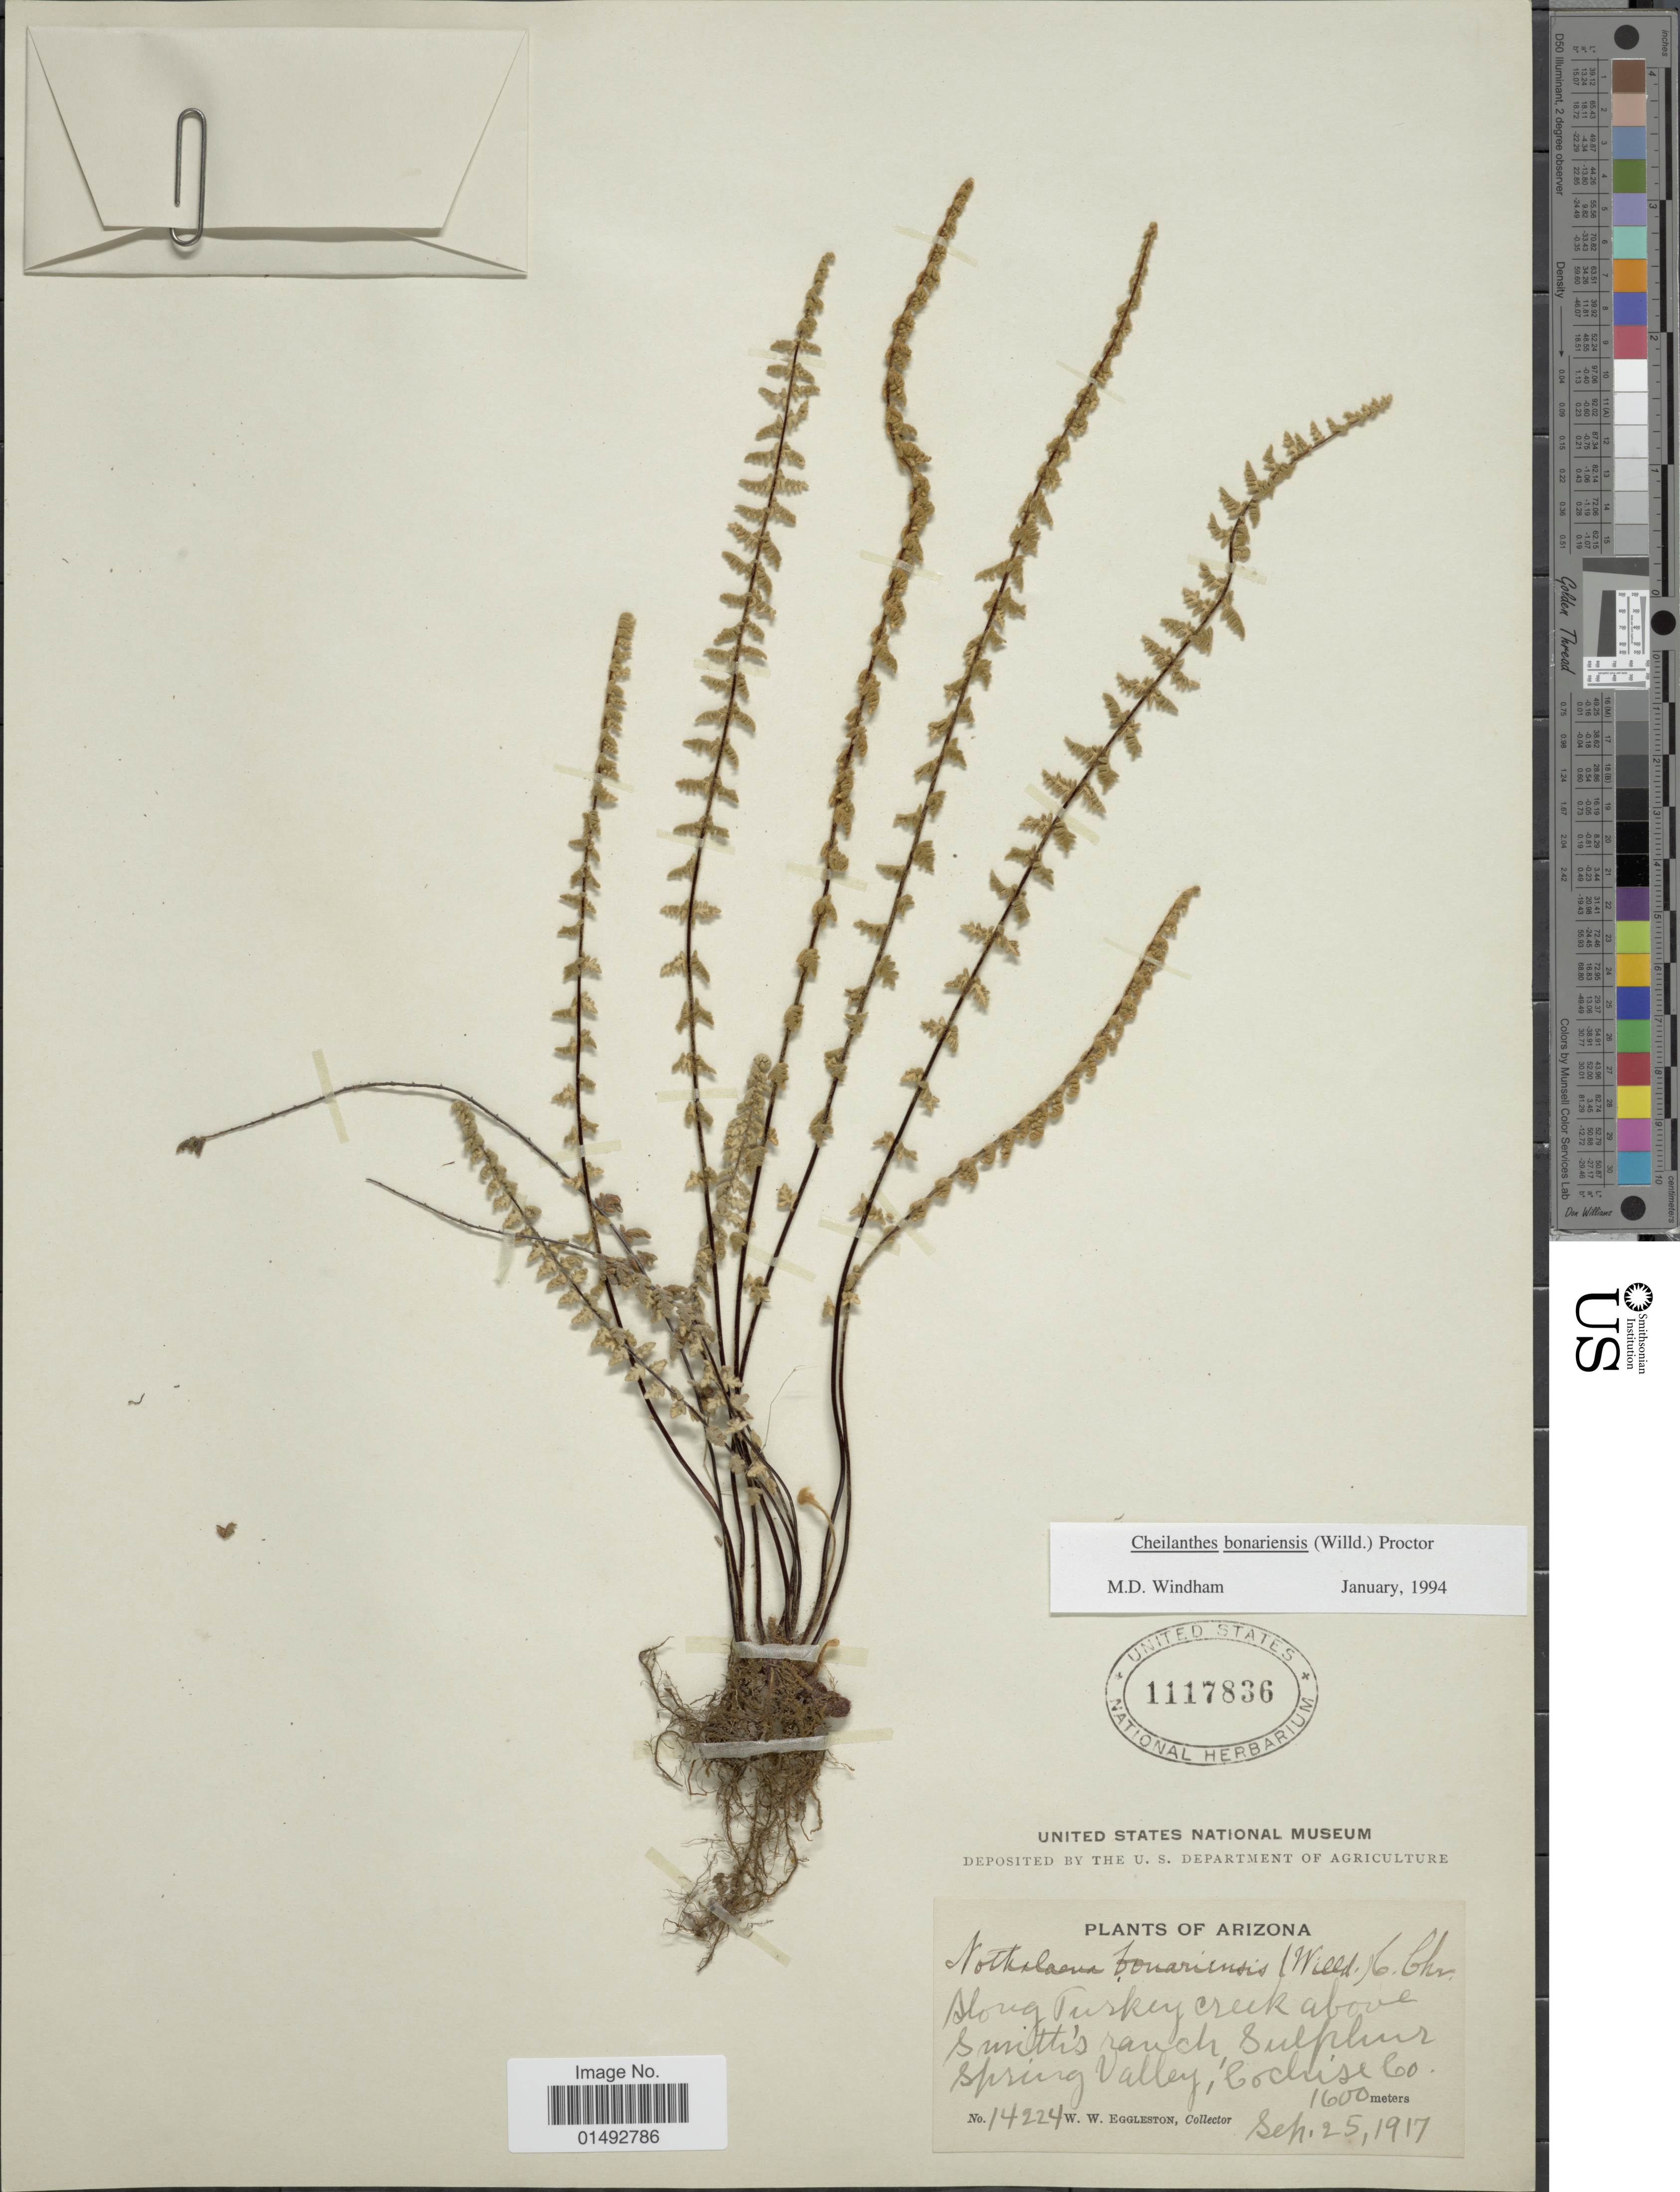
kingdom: Plantae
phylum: Tracheophyta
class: Polypodiopsida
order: Polypodiales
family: Pteridaceae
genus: Myriopteris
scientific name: Myriopteris aurea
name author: (Poir.) Grusz & Windham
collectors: W. W. Eggleston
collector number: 14224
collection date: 1917-09-25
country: United States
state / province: Arizona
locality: Along Turkey creek above smith's ranch sulplur speing Valley, Cochise Co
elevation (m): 1600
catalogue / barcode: US 1117836